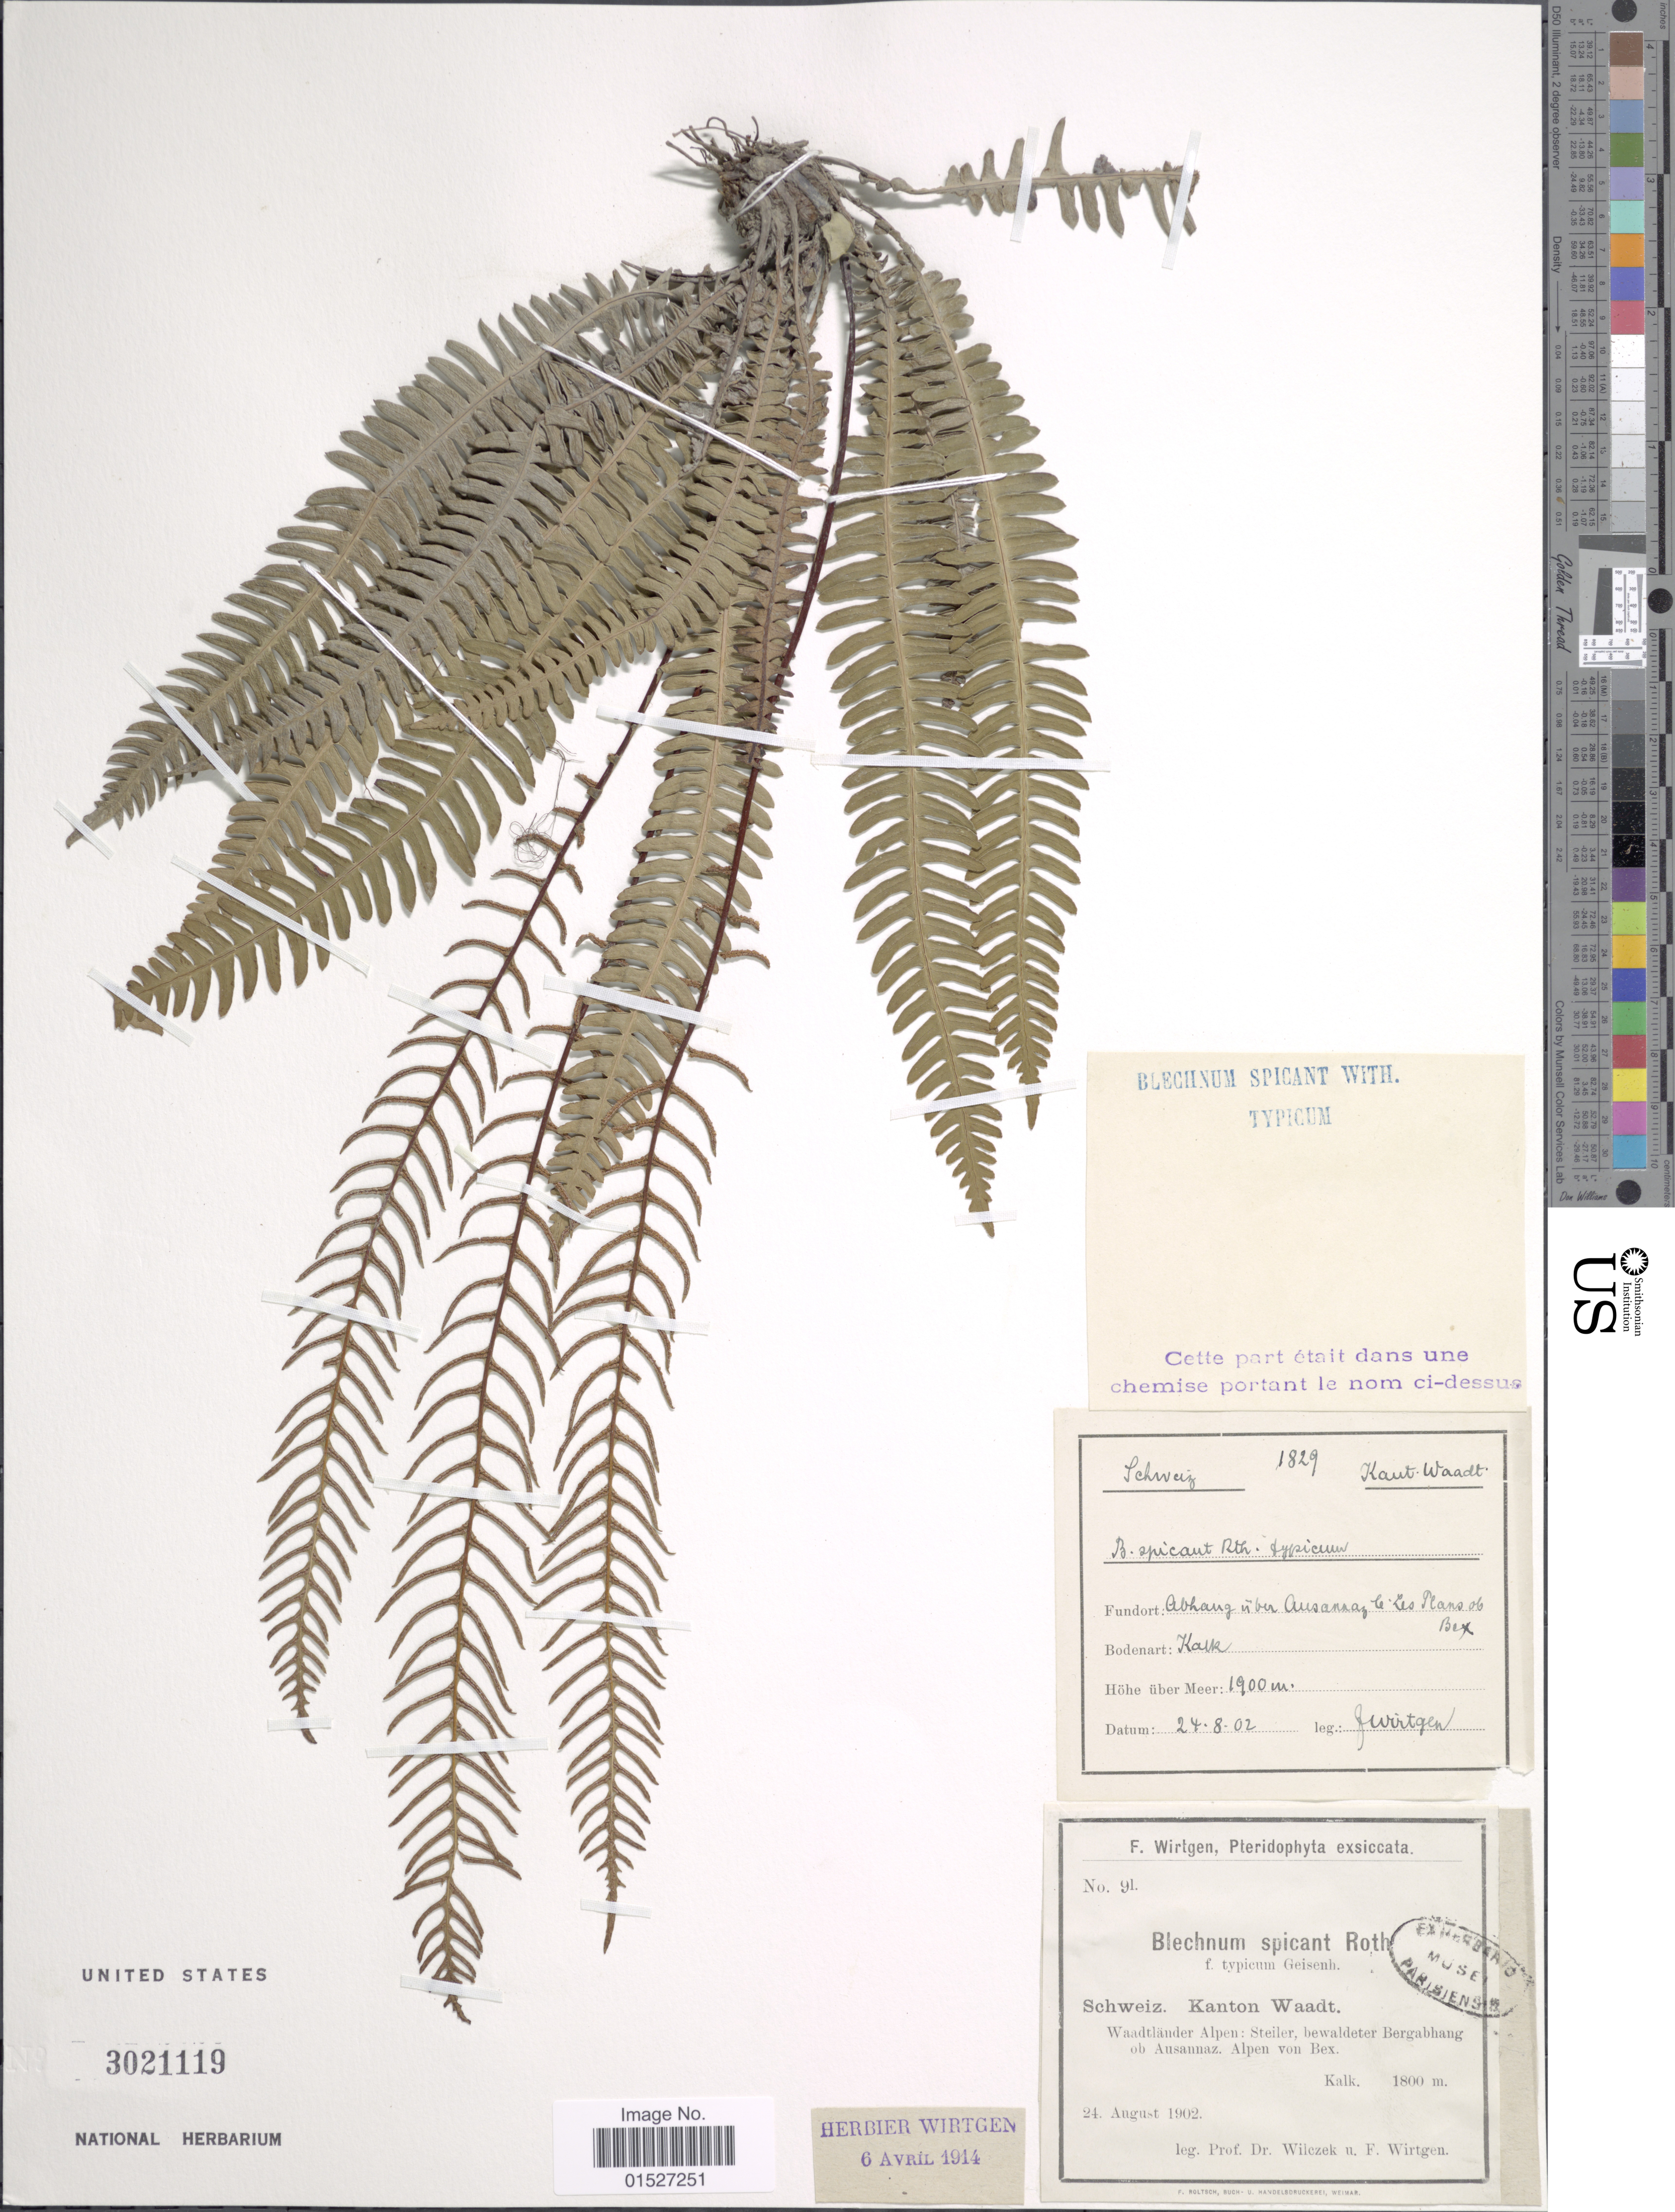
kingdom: Plantae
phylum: Tracheophyta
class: Polypodiopsida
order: Polypodiales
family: Blechnaceae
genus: Blechnum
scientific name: Blechnum spicant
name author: (L.) Sm.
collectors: -. Wilezek & F. Wirtgen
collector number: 9l*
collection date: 1902-08-24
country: Switzerland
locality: Schweiz. Kanton Waadt. Waadtlander Alpen: Steiler, bewaldeter Bergabhang ob Ausannaz. Alpen von Bex.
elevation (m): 1800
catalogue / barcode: US 3021119